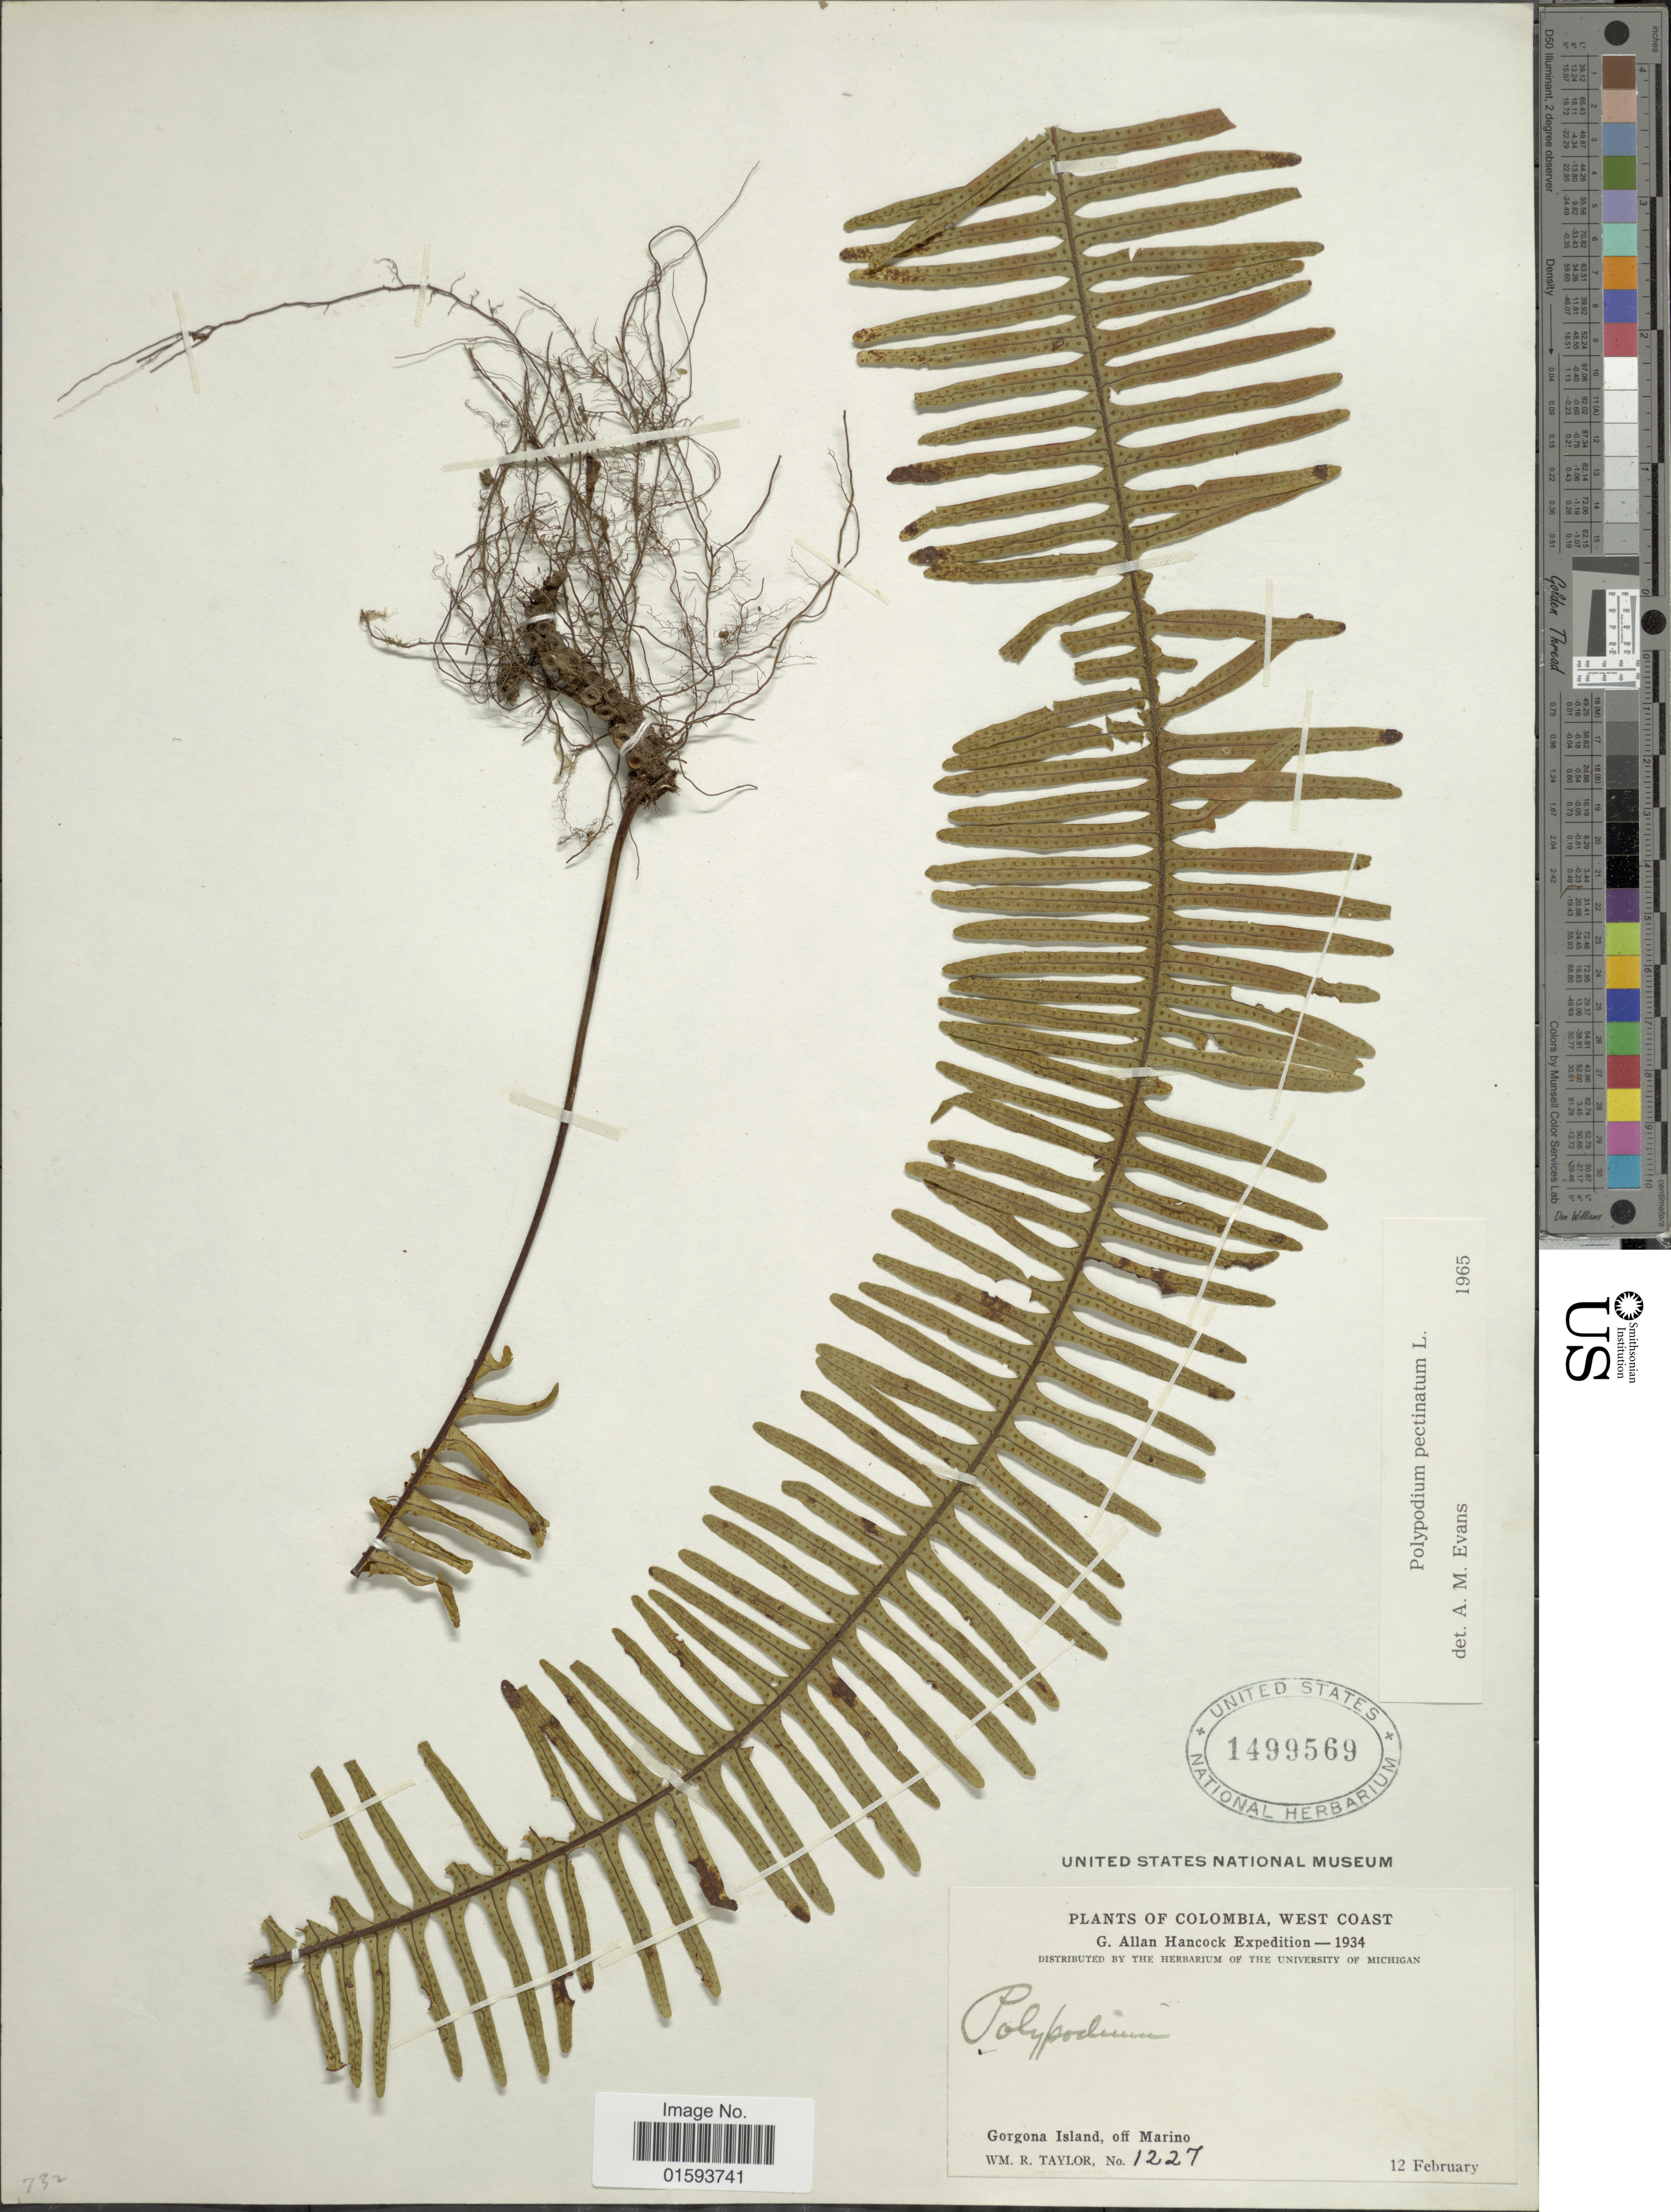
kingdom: Plantae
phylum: Tracheophyta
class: Polypodiopsida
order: Polypodiales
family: Polypodiaceae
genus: Pecluma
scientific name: Pecluma pectinata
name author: (L.) M.G. Price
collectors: W. R. Taylor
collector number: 1227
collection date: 1934-02-12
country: Colombia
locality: West Coast, Gorgona Island, off Marino.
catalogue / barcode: US 1499569